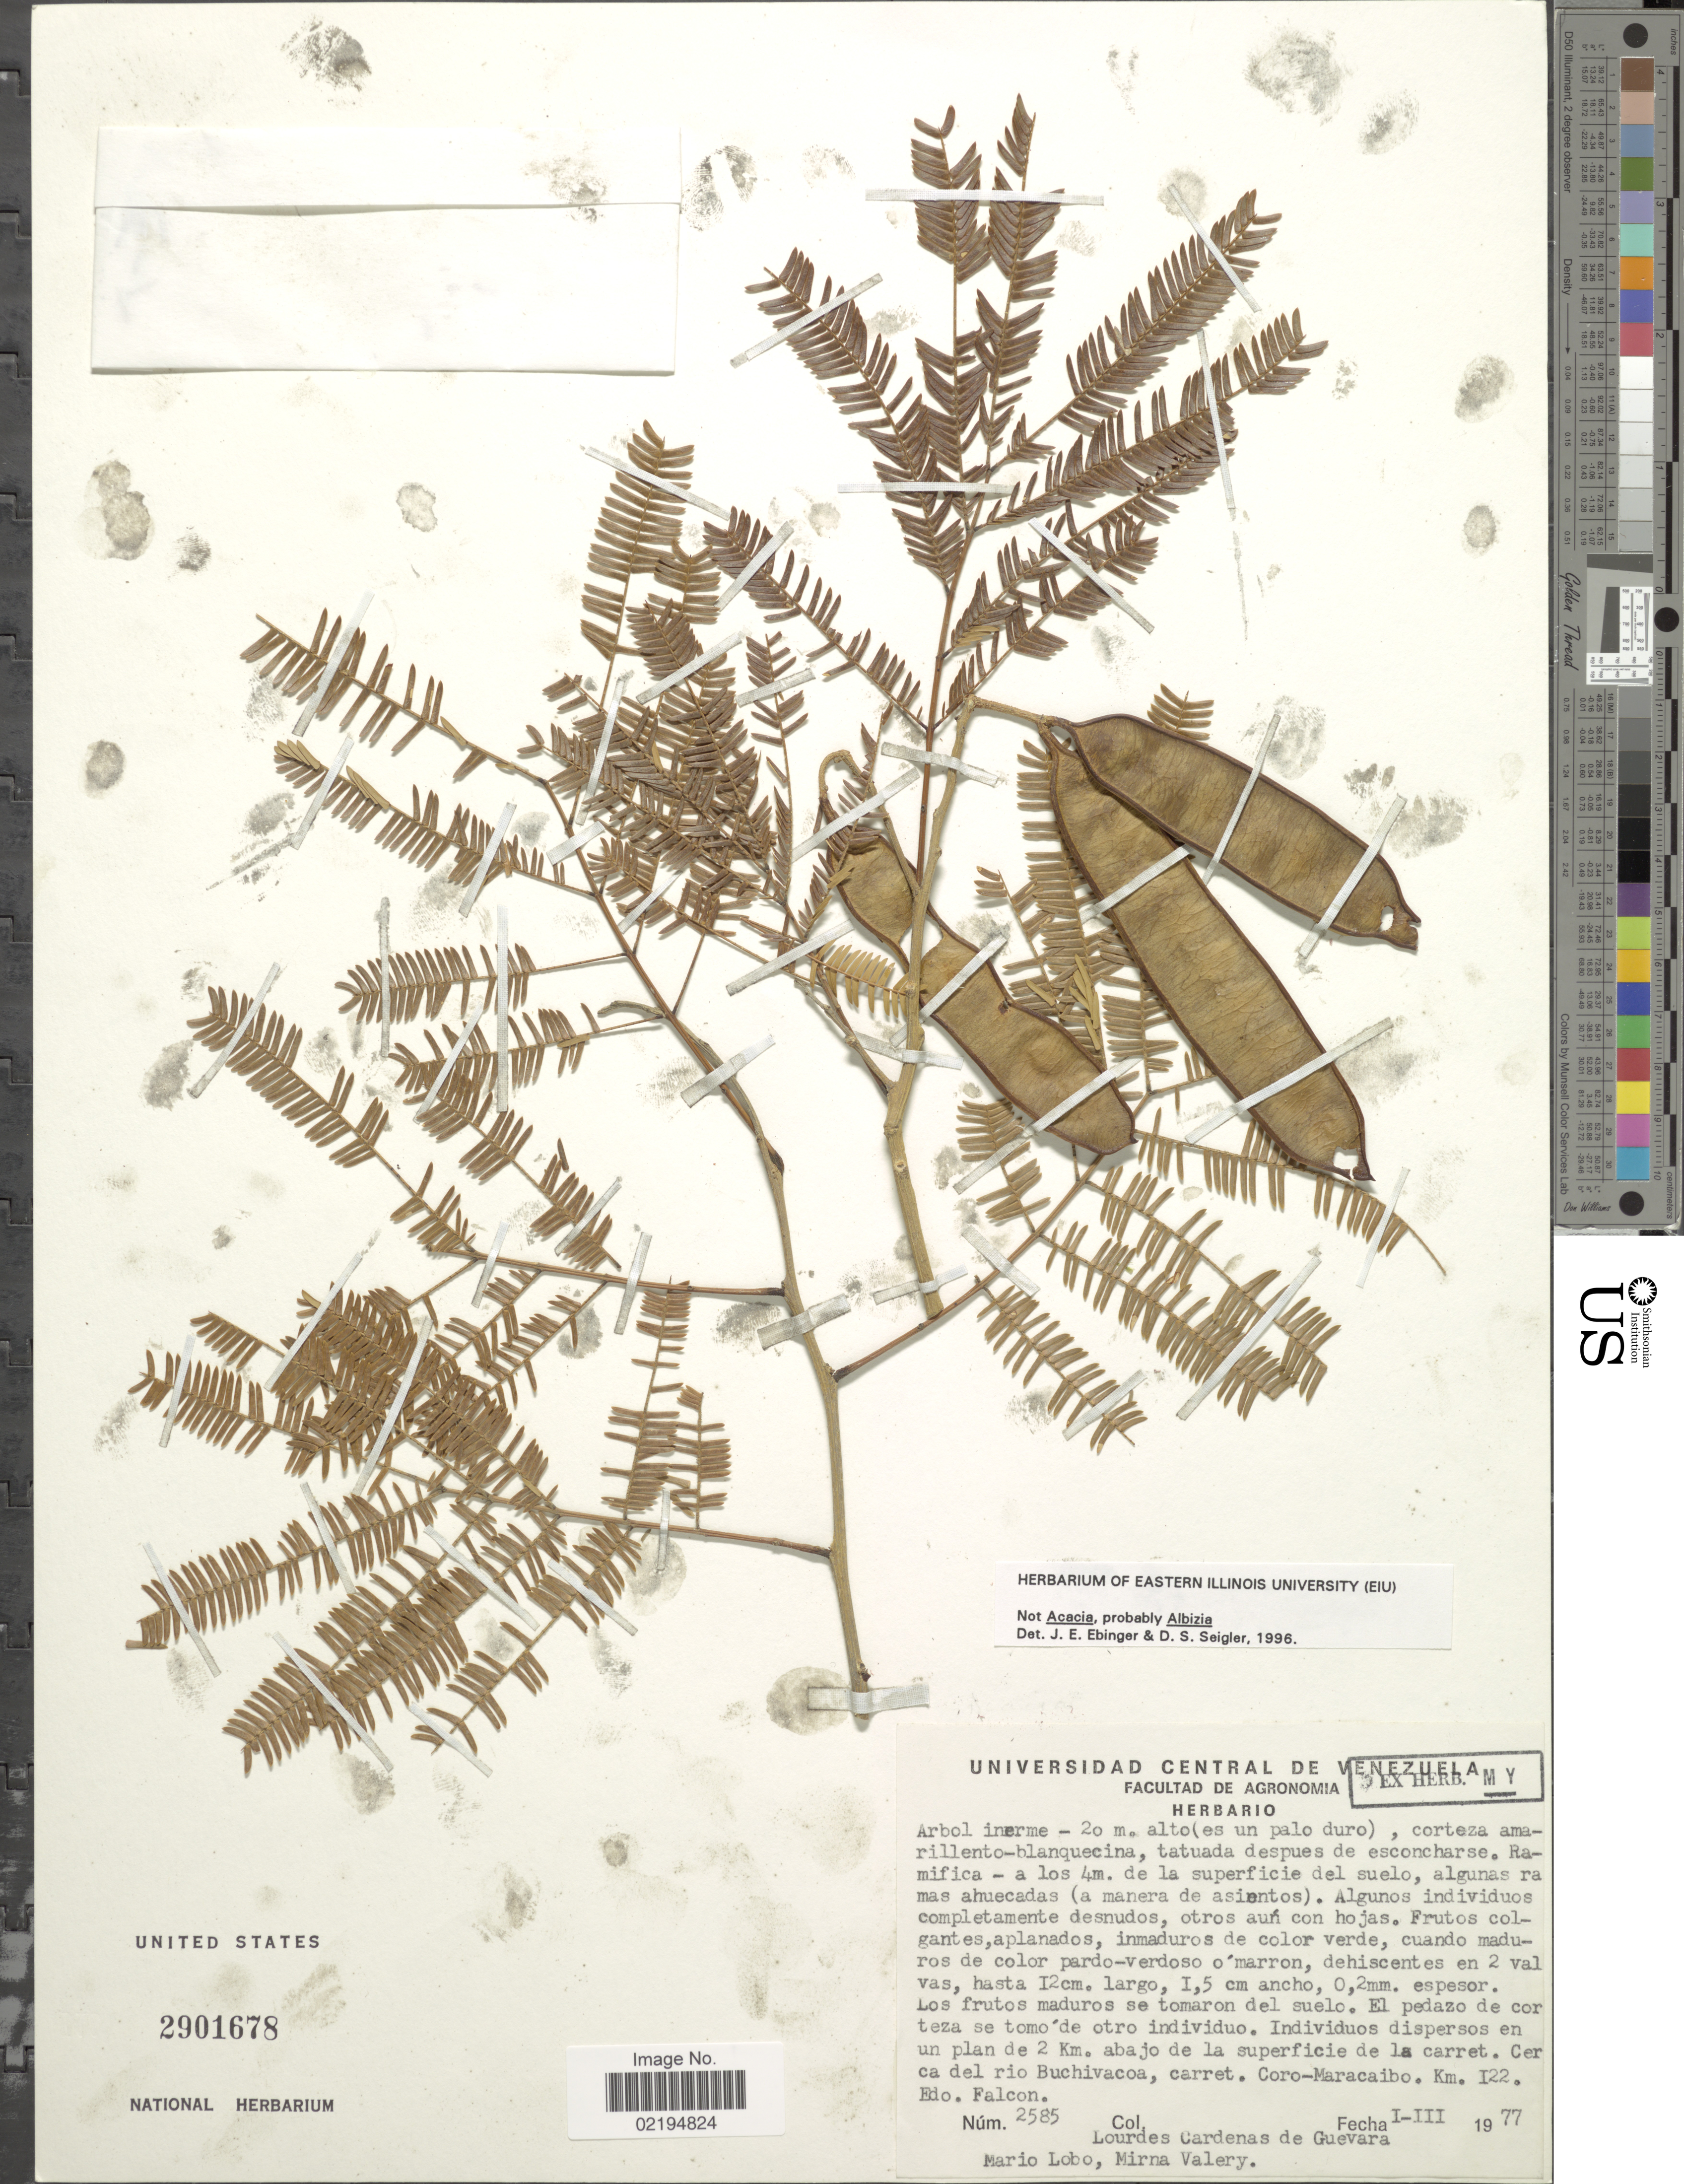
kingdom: Plantae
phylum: Tracheophyta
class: Magnoliopsida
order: Fabales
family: Fabaceae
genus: Pseudalbizzia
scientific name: Pseudalbizzia niopoides var. niopoides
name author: (Spruce ex Benth.) Koenen & Duno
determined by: Strong, Mark T., (BOT), Smithsonian Institution - National Museum of Natural History (UNITED STATES)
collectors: L. De Guevara, M. Lobo & M. Valery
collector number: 2585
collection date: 1977-03-01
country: Venezuela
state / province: Falcón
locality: Individuous dispersos en un plan de 2 Km. abajo de la superficie de la carret. Cerca del rio Buchivacoa, carret. Coro-Maracaibo, Km. 122.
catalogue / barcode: US 2901678